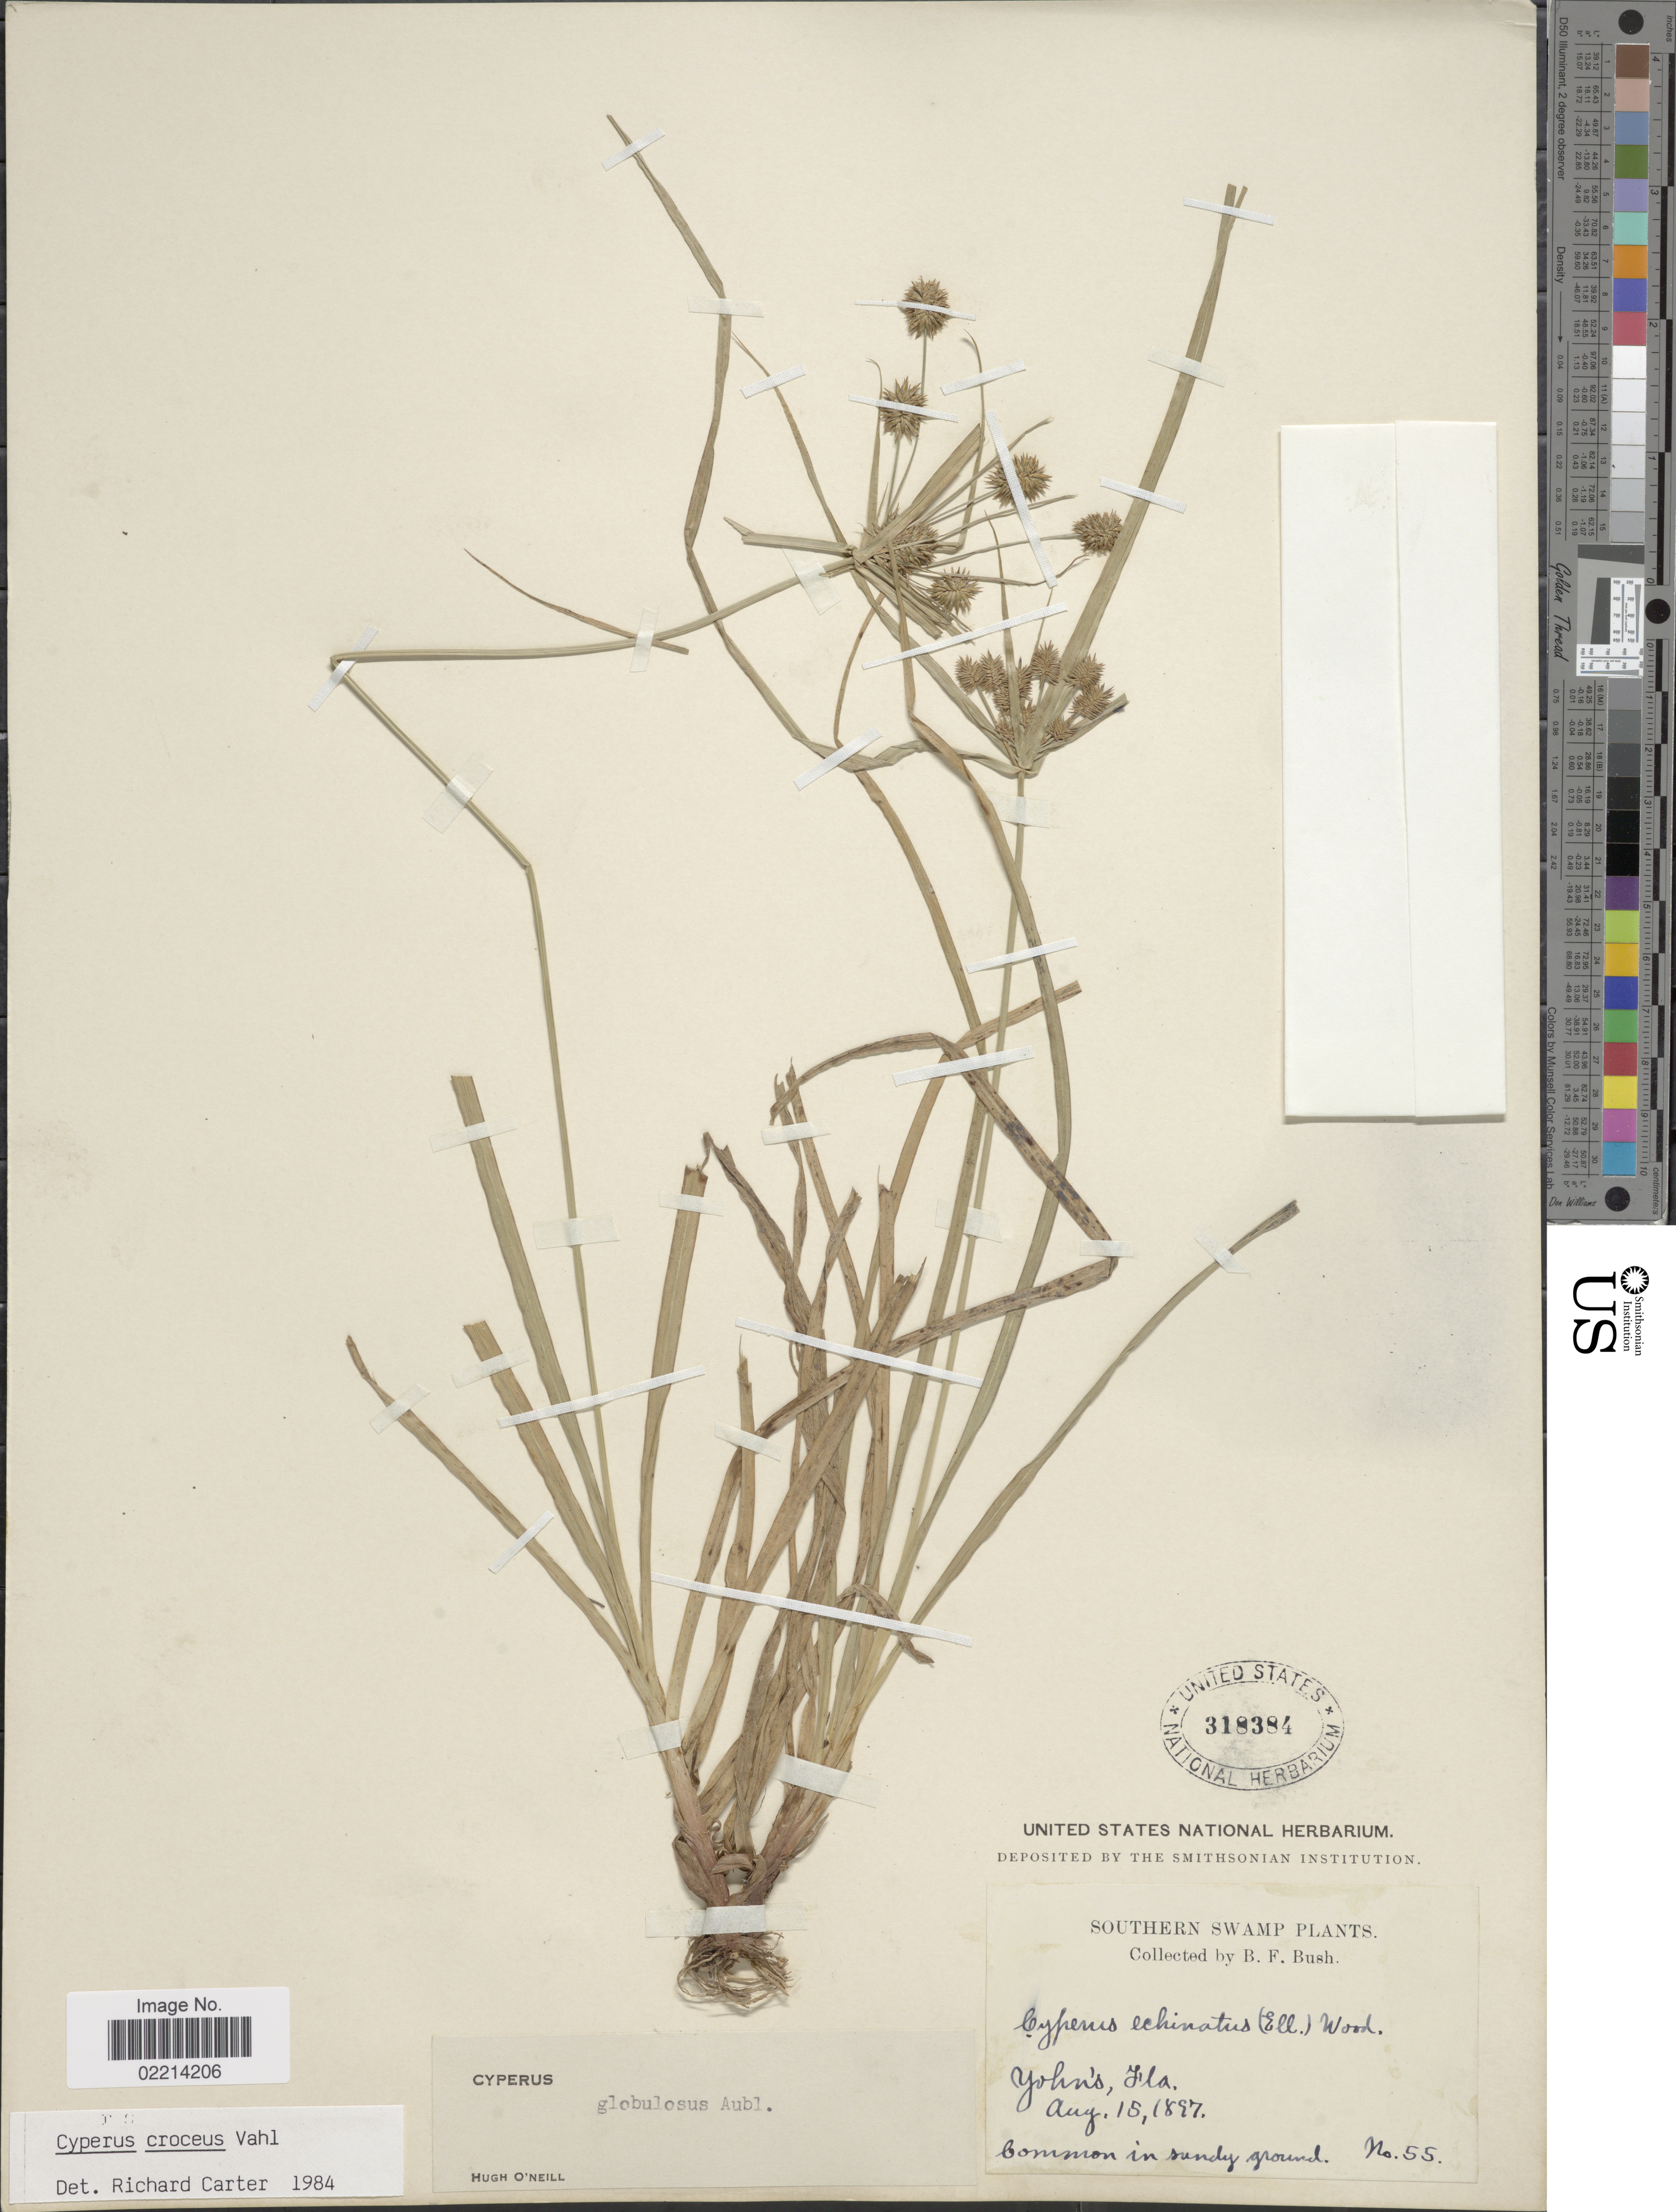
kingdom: Plantae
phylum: Tracheophyta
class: Liliopsida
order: Poales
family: Cyperaceae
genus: Cyperus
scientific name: Cyperus croceus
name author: Vahl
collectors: B. F. Bush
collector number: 55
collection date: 1897-08-15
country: United States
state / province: Florida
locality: Southern Swamp, John's, Common in sandy woods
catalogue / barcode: US 318384